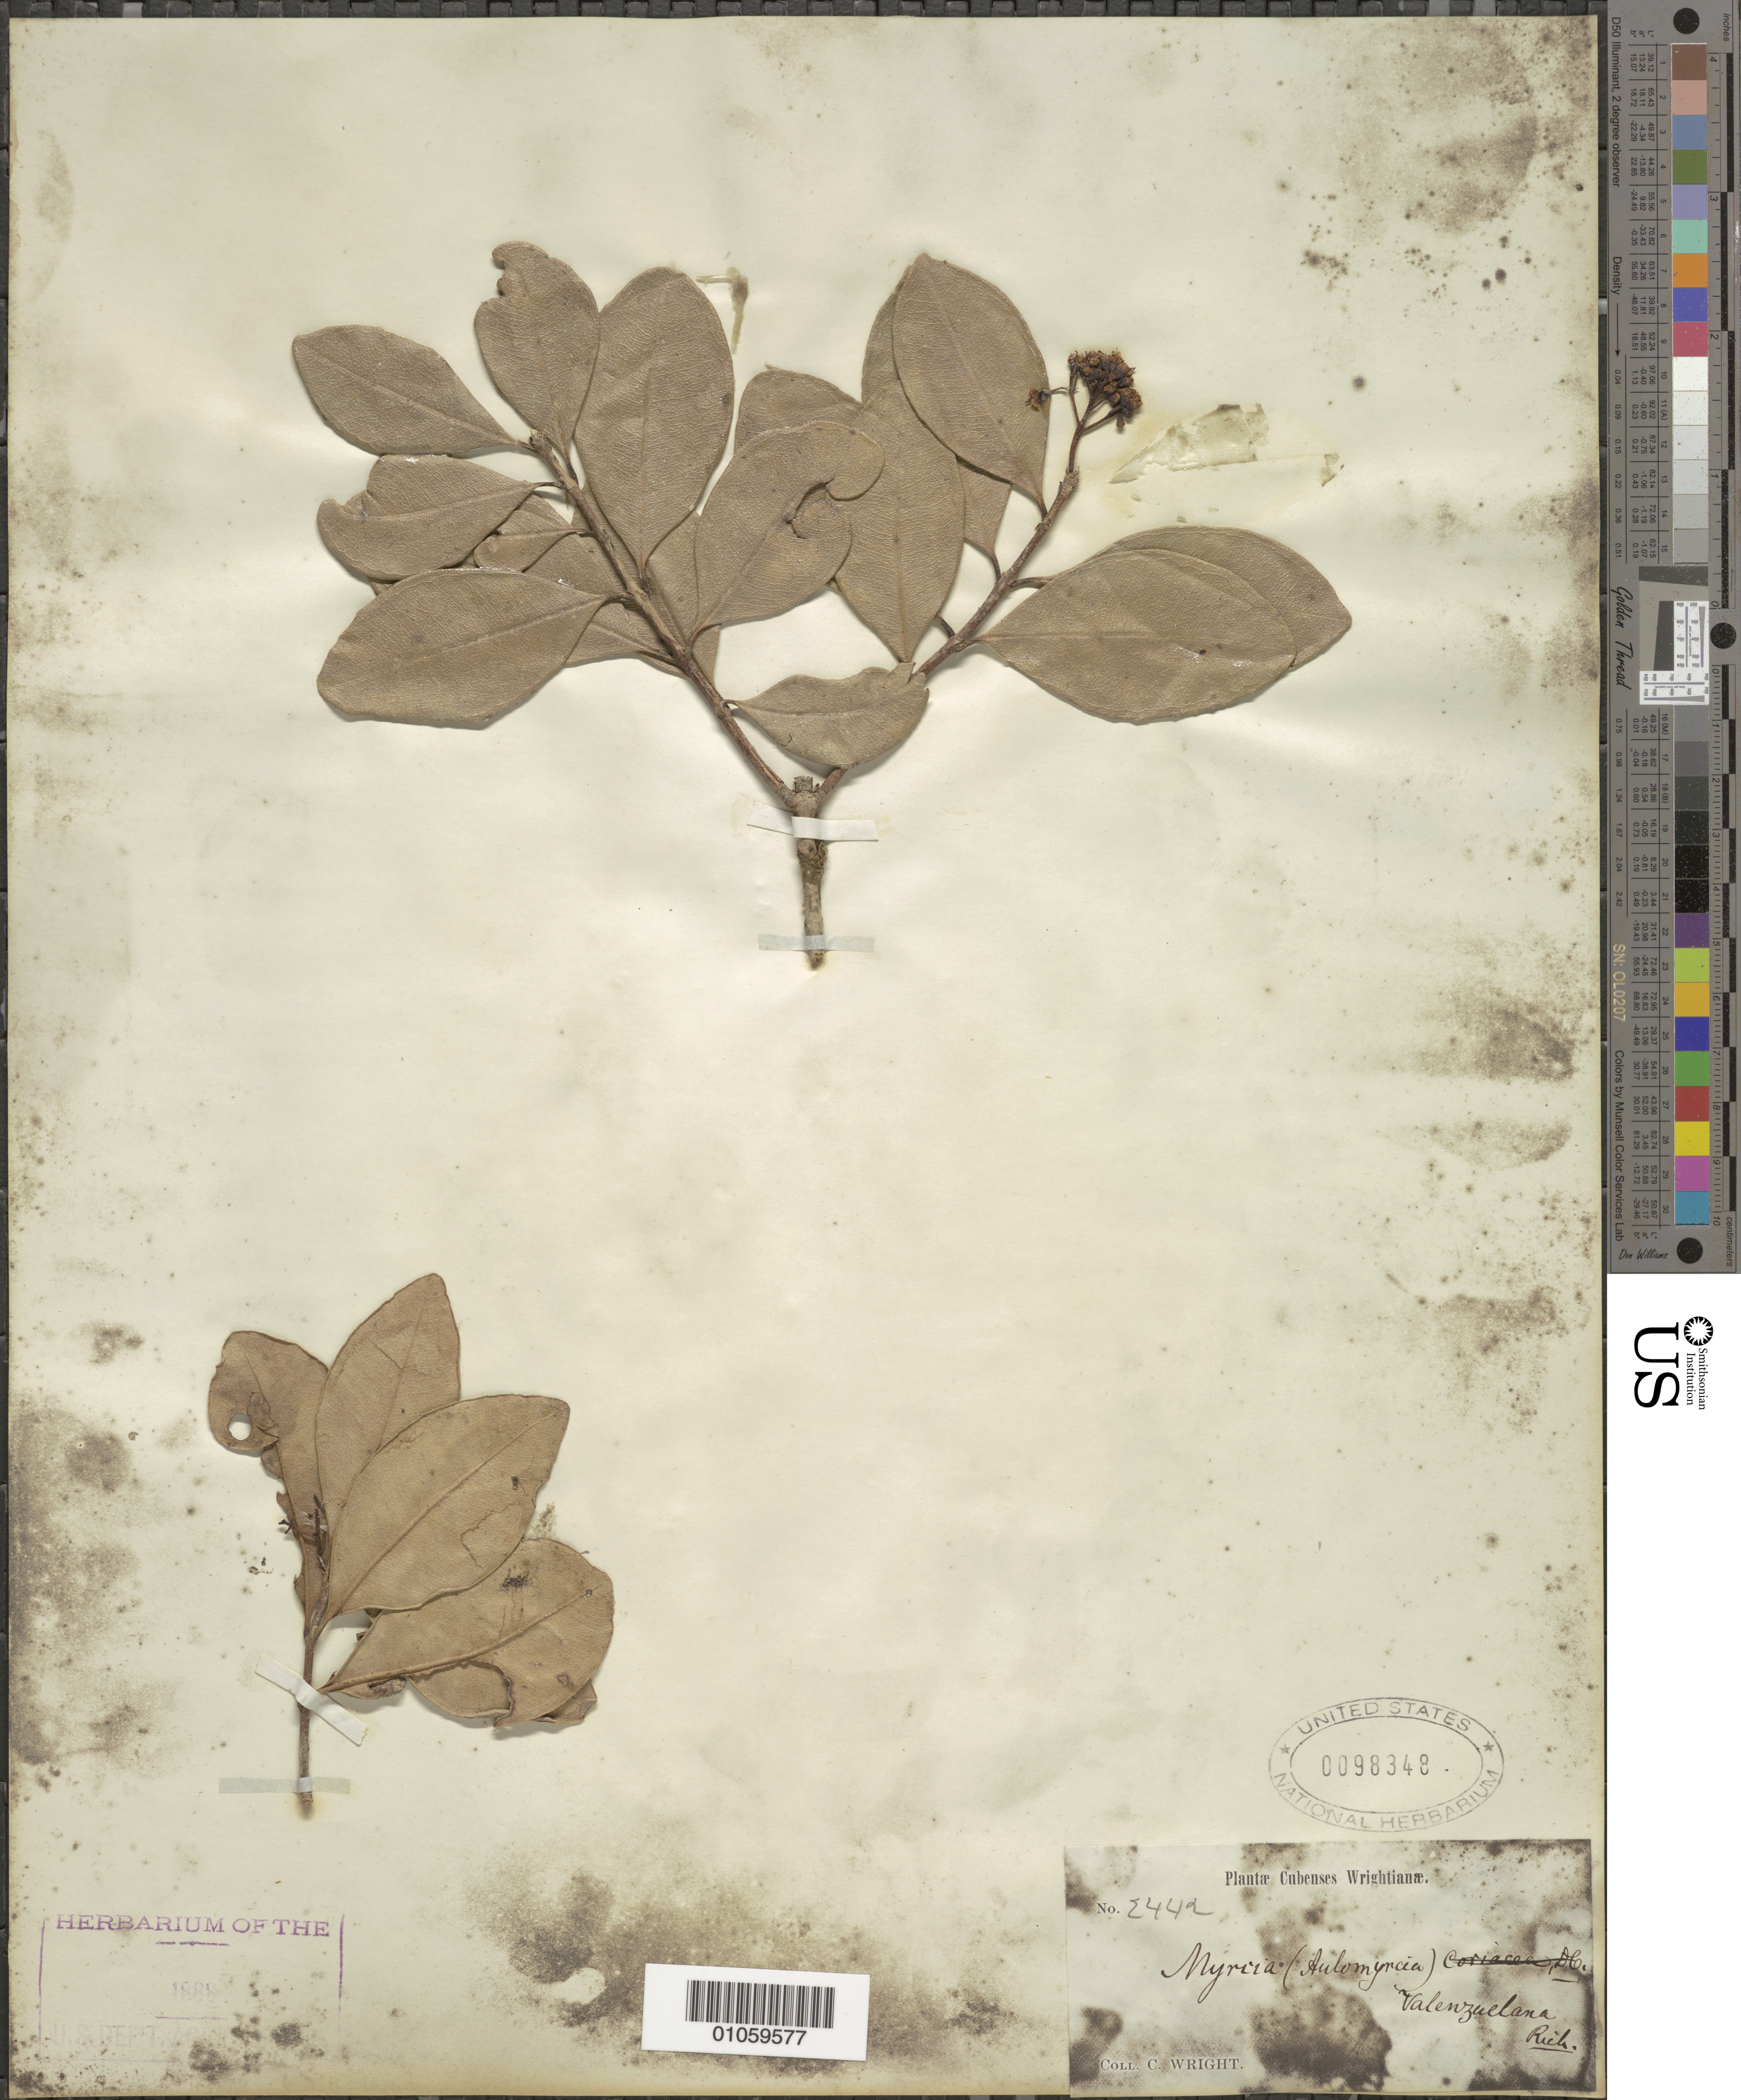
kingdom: Plantae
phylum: Tracheophyta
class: Magnoliopsida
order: Myrtales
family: Myrtaceae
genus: Myrcia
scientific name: Myrcia valenzuelana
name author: (A. Rich.) Griseb.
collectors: C. Wright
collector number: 2442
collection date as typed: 1800 to 1899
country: Cuba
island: Cuba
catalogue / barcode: US 98348